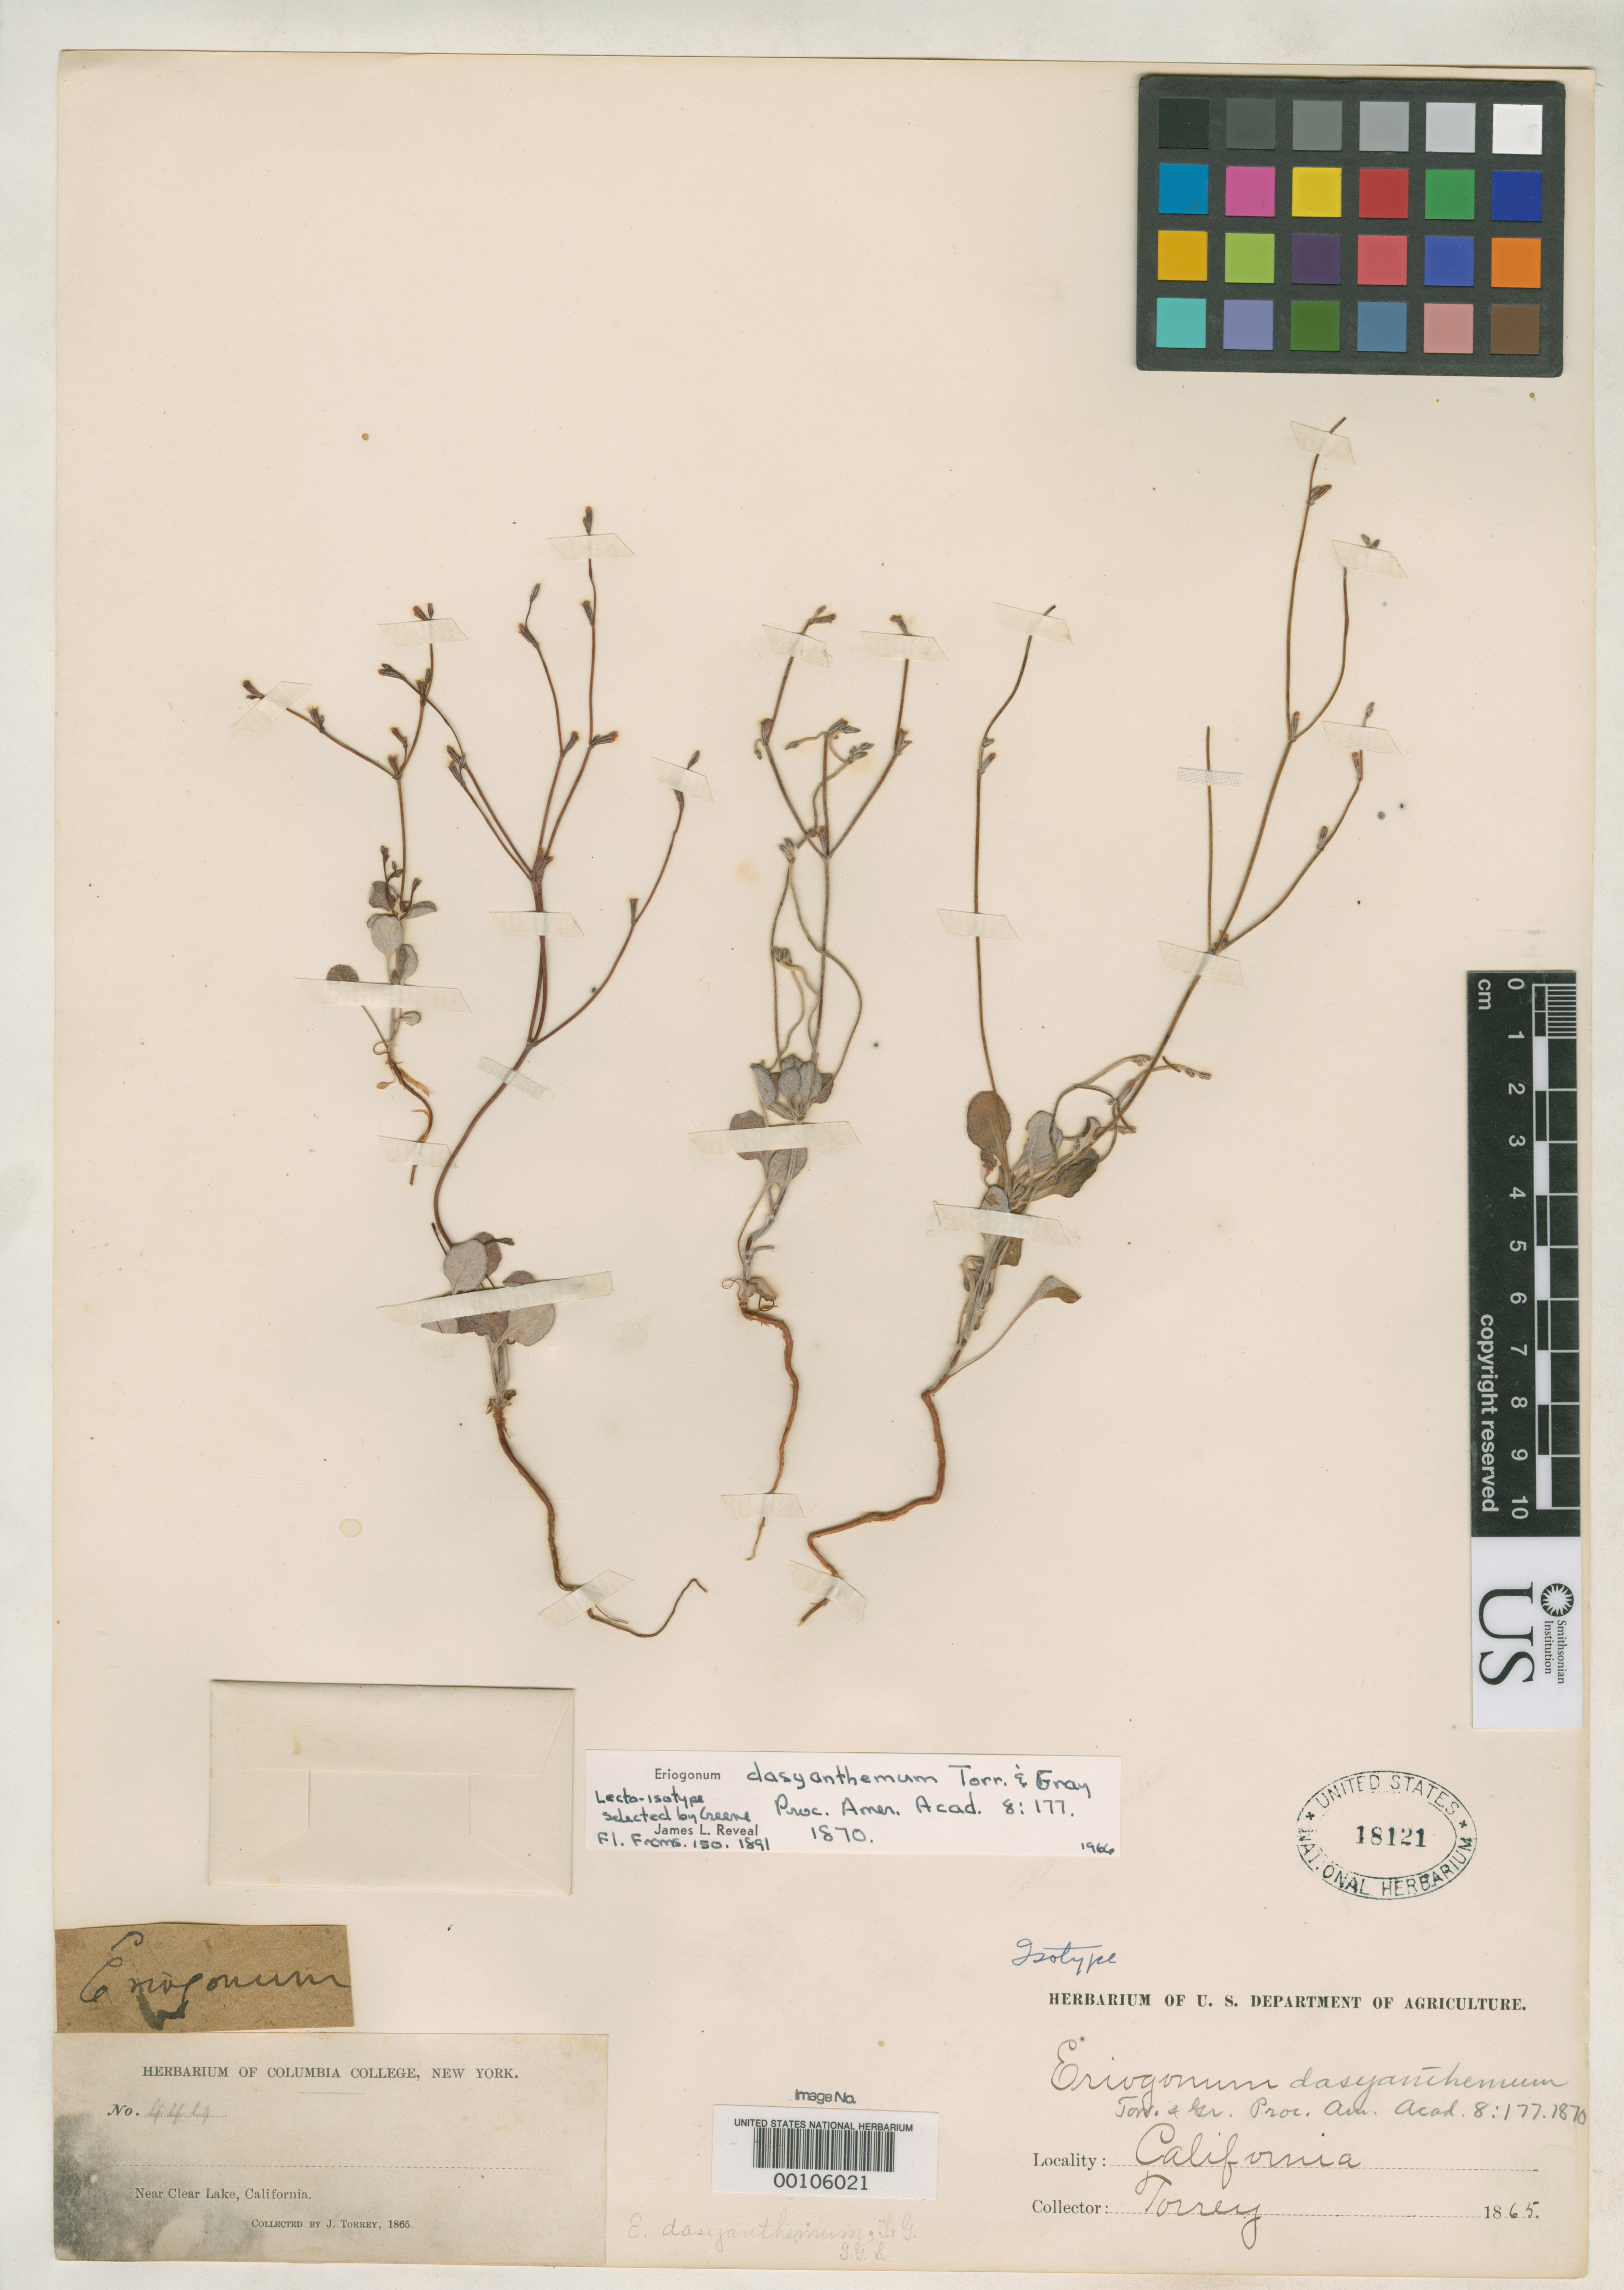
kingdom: Plantae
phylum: Tracheophyta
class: Magnoliopsida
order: Caryophyllales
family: Polygonaceae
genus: Eriogonum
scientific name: Eriogonum dasyanthemum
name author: Torr. & A. Gray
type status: Syntype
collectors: J. Torrey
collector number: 444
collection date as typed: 1865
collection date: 1865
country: United States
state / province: California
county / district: Lake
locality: Near Clear Lake.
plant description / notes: Annotated as isolectotype by J.L. Reveal (1966).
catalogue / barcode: US 18121